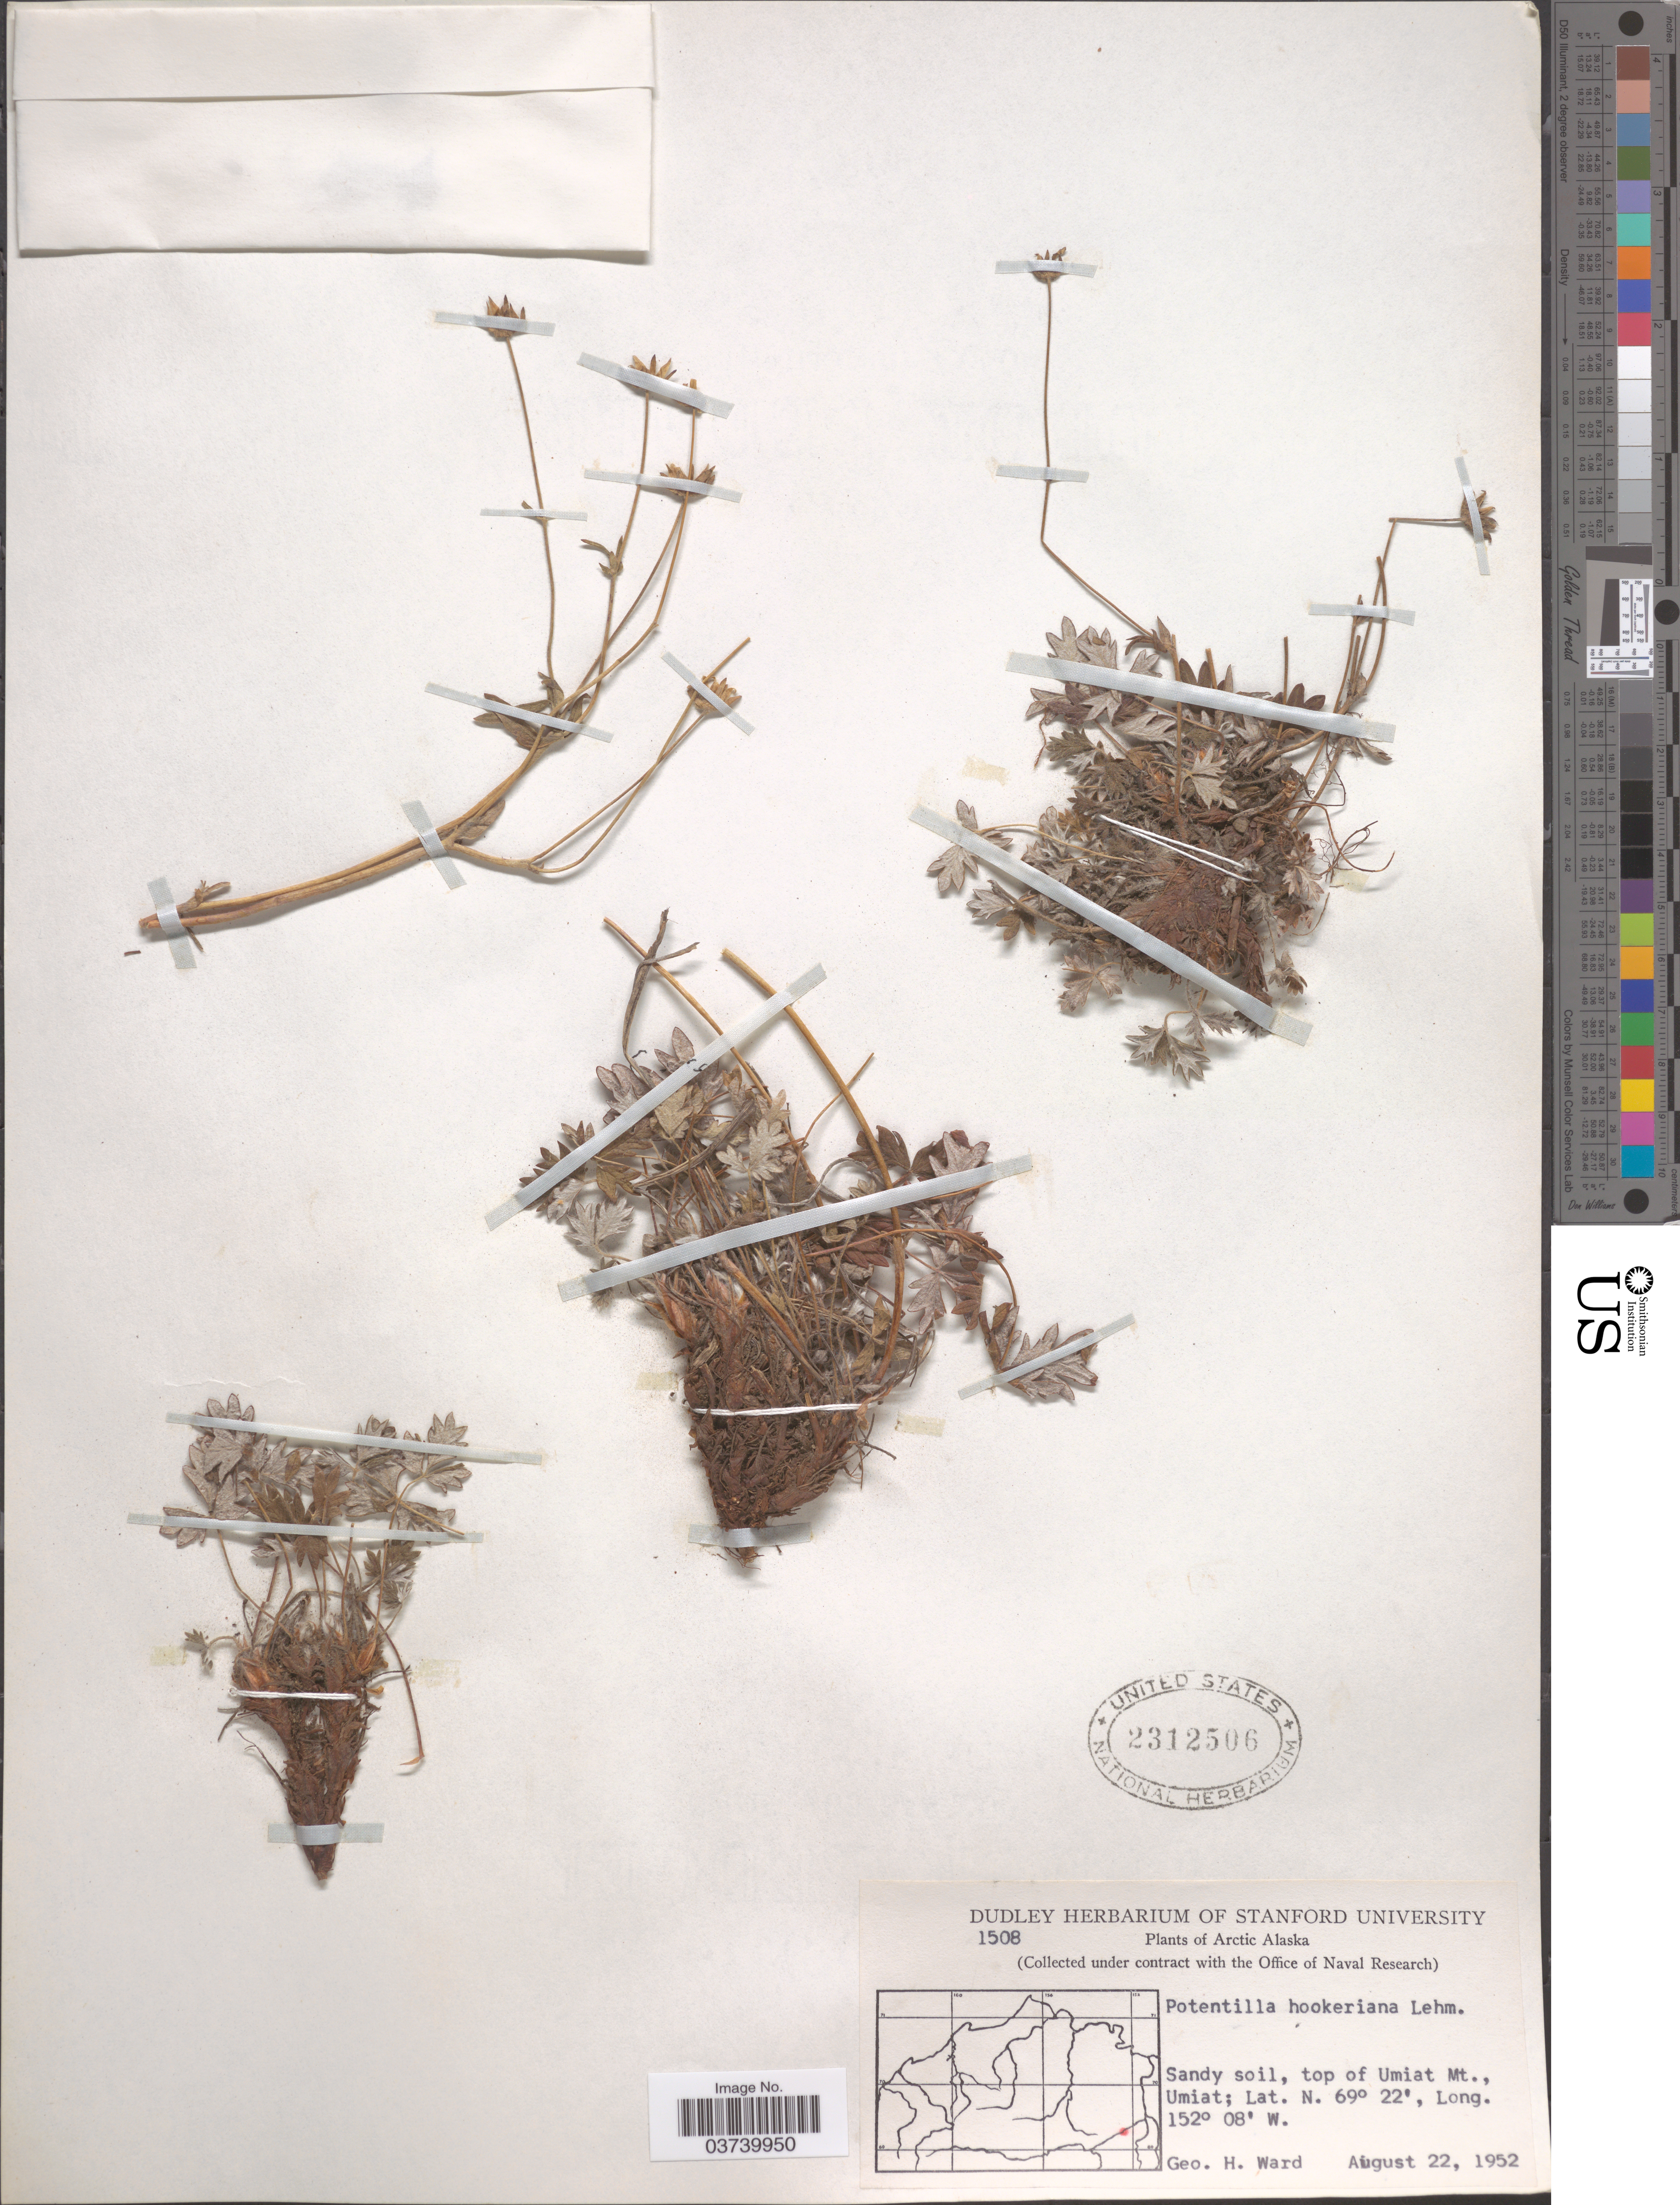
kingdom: Plantae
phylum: Tracheophyta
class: Magnoliopsida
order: Rosales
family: Rosaceae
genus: Potentilla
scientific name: Potentilla hookeriana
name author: F. Lehm.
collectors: G. H. Ward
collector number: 1508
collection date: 1952-08-22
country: United States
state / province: Alaska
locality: Arctic Alaska. Top of Umiat Mt., Umiat.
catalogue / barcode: US 2312506